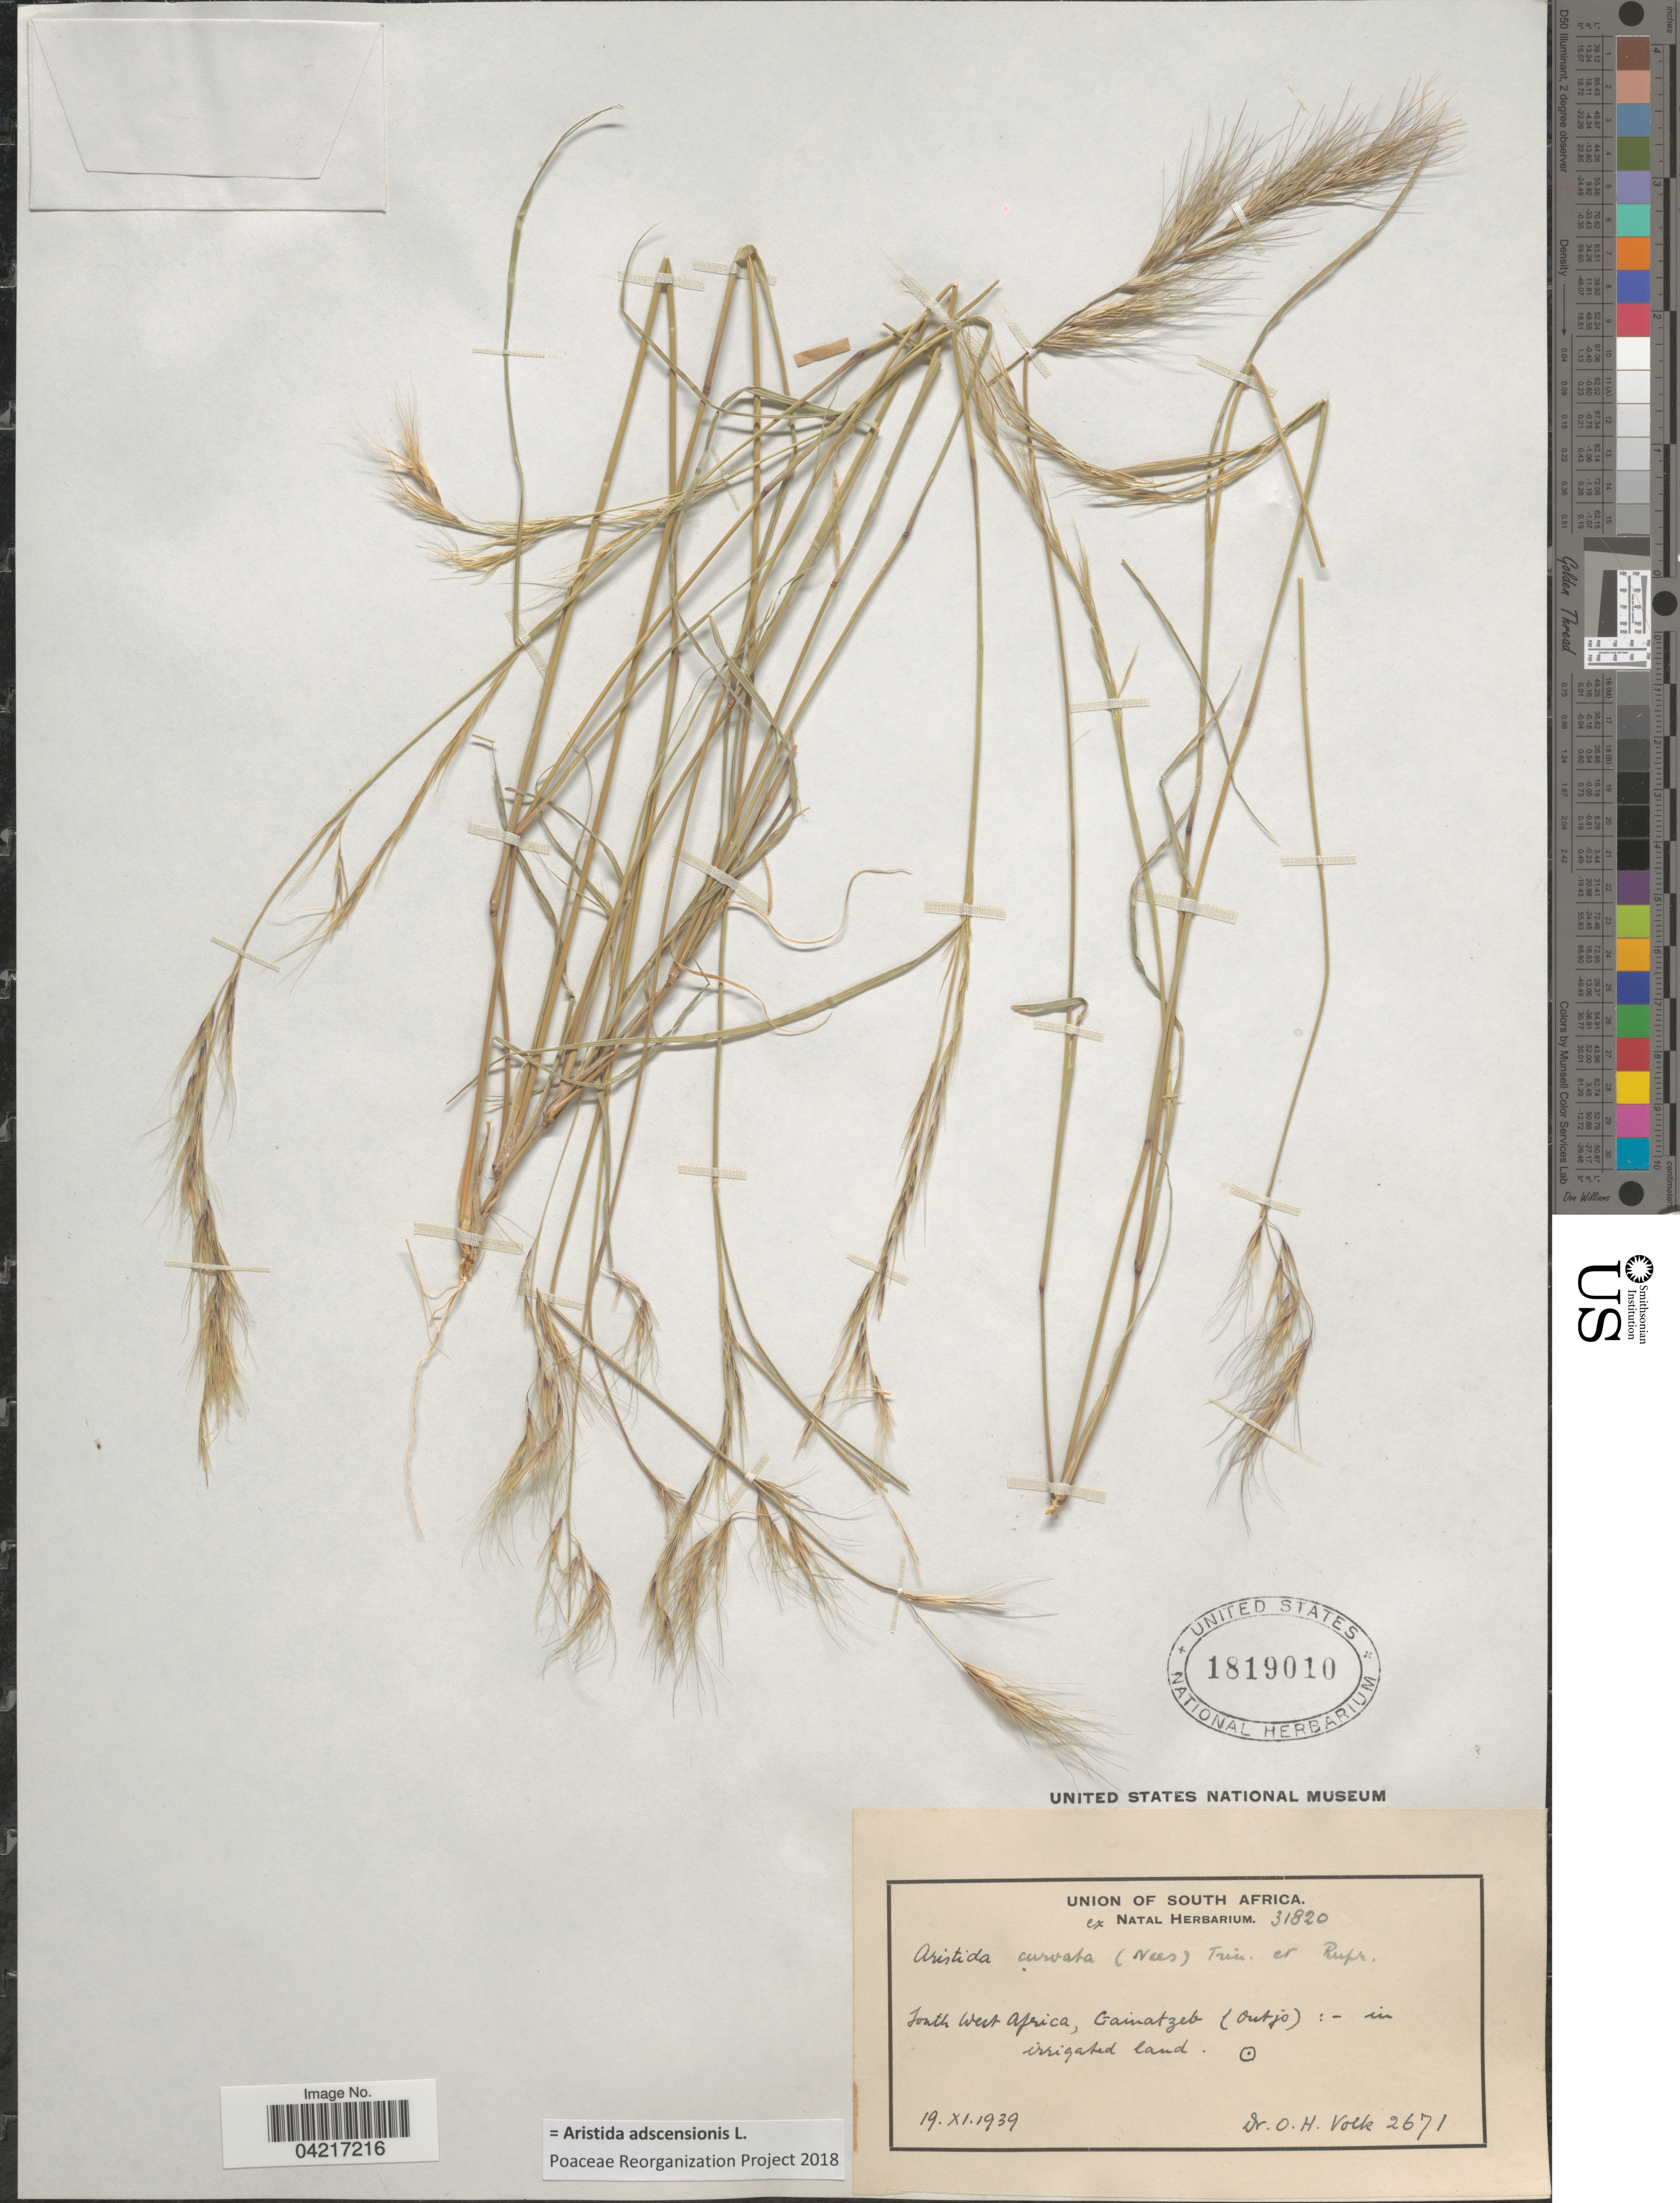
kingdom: Plantae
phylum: Tracheophyta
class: Liliopsida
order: Poales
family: Poaceae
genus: Aristida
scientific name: Aristida adscensionis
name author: L.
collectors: O. Volk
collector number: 2671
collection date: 1939-11-19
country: Namibia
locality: South West Africa, Gainatzeb (Outjo): - in irrigated land.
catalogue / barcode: US 1819010